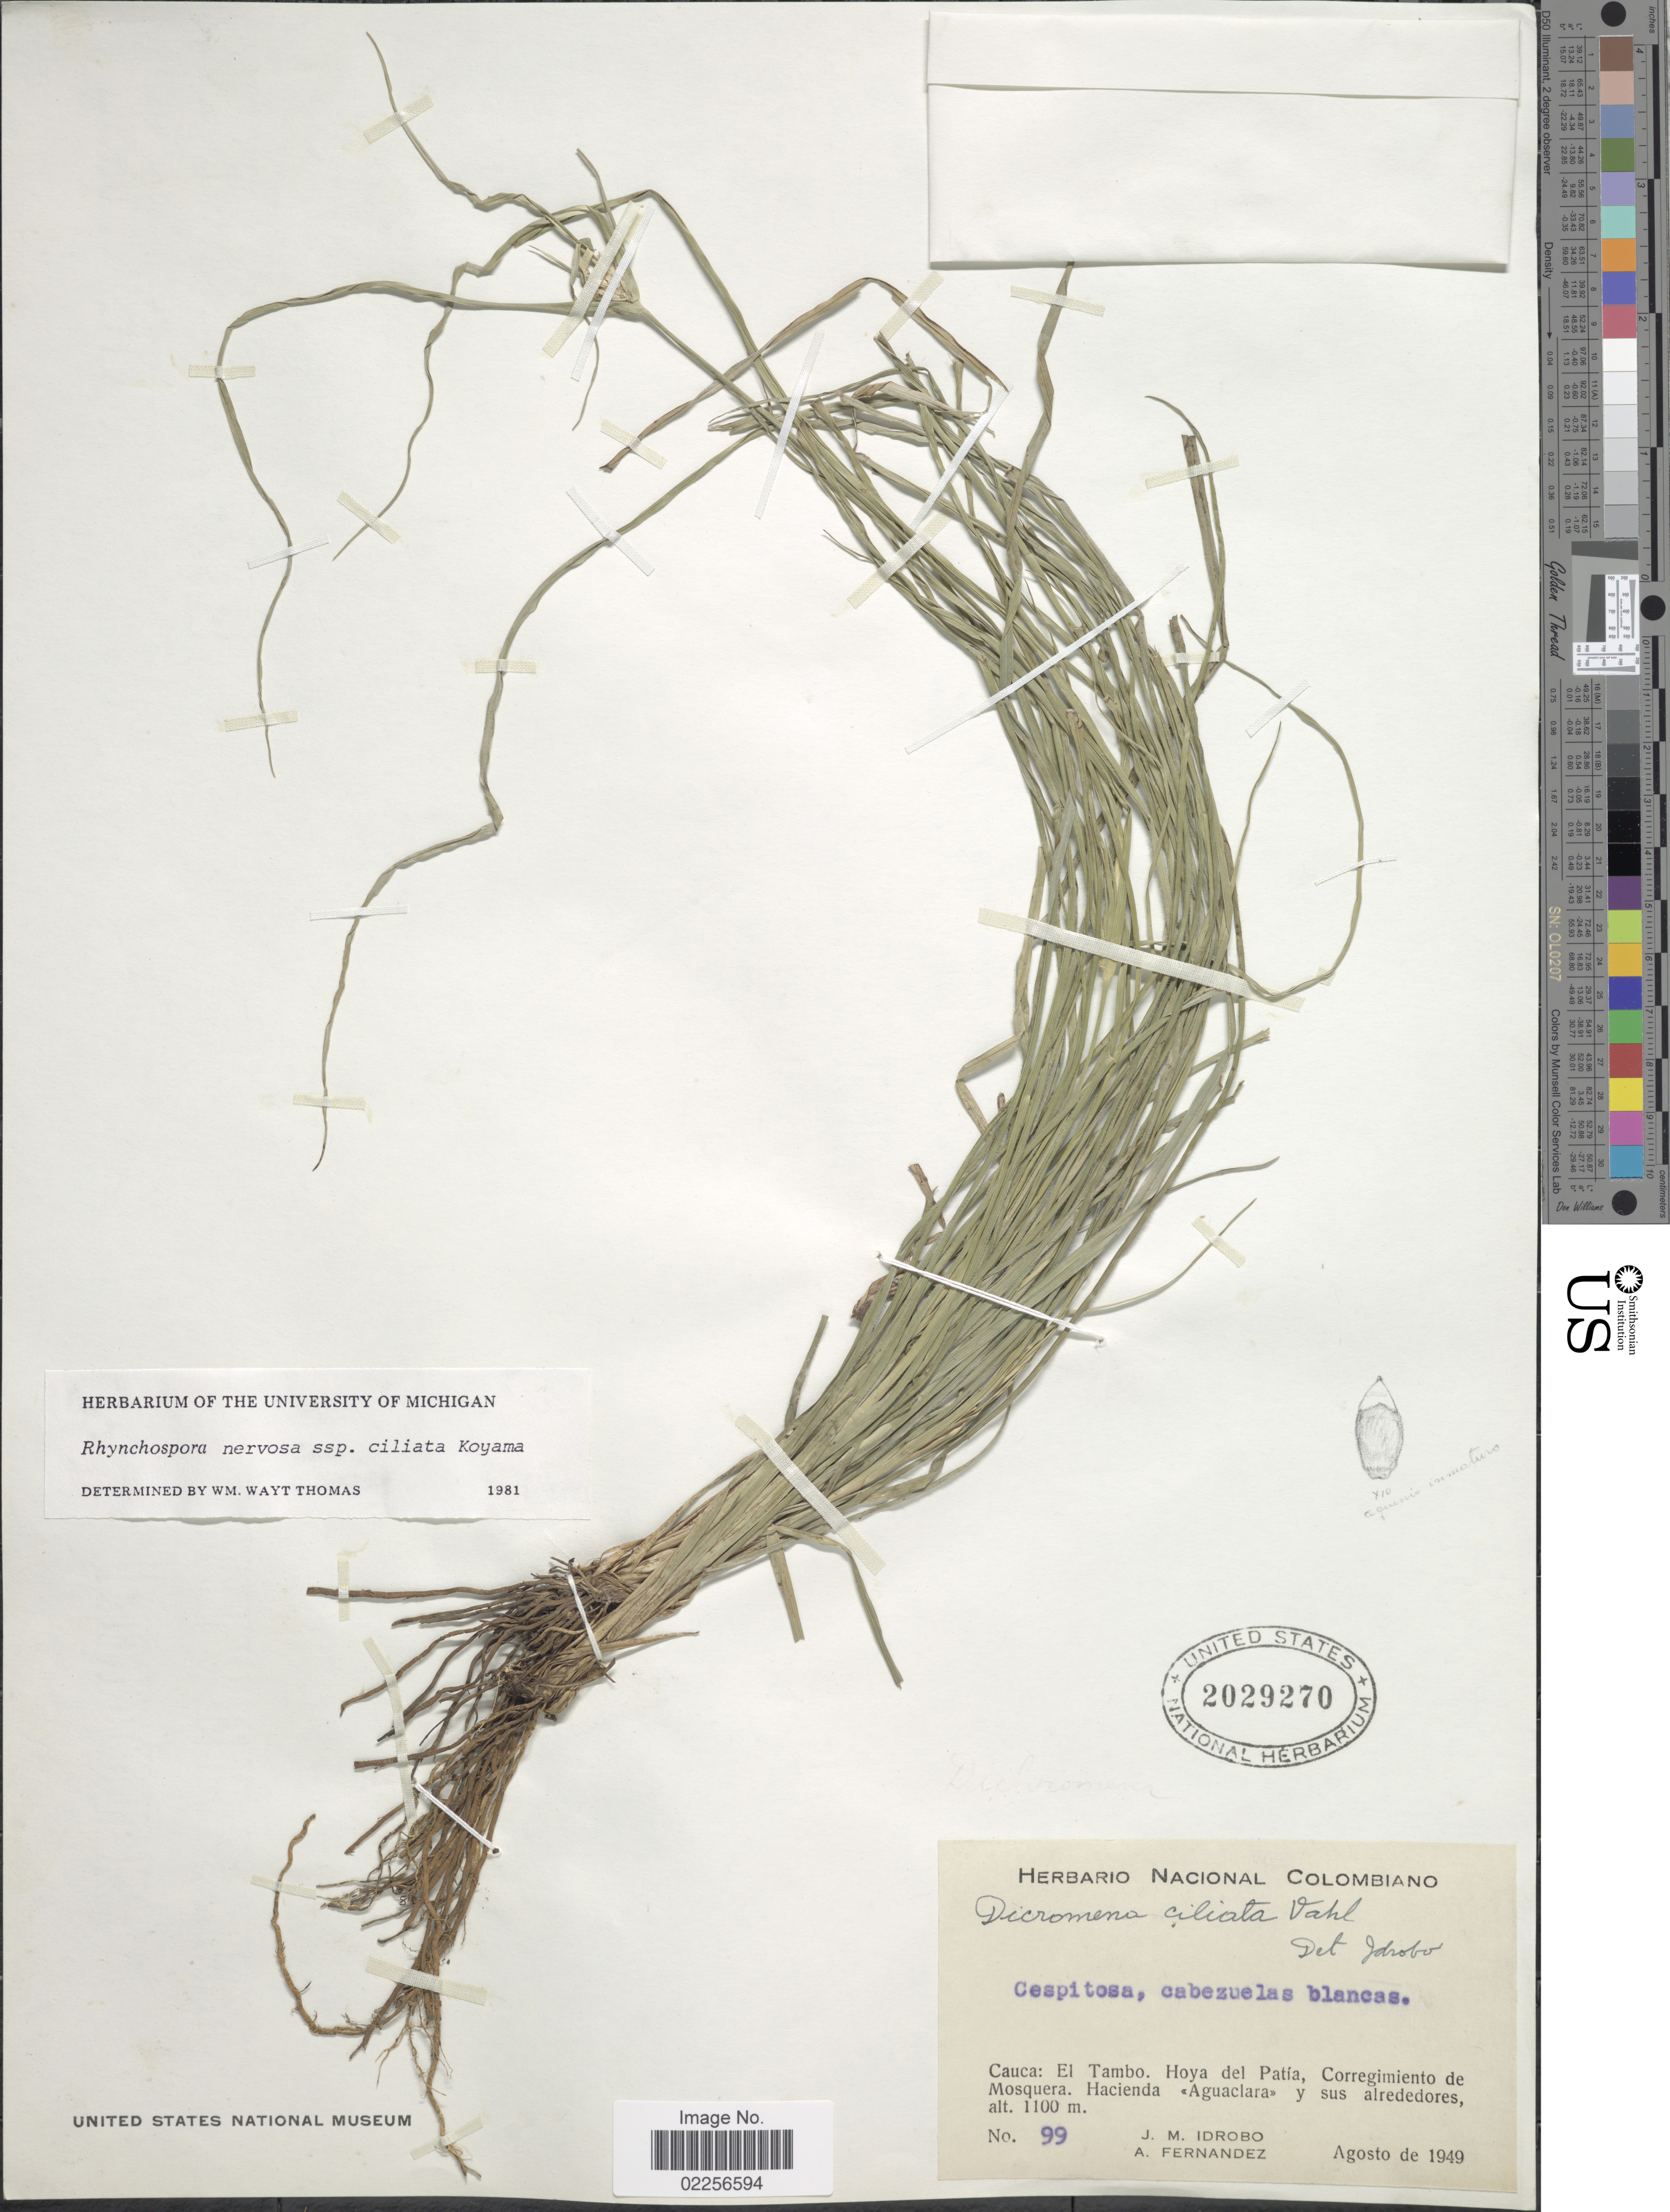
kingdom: Plantae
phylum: Tracheophyta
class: Liliopsida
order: Poales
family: Cyperaceae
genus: Rhynchospora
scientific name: Rhynchospora ciliata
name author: (G. Mey.) Kük.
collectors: J. M. Idrobo & A. Fernandez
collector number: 99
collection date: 1949-08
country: Colombia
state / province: Cauca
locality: El Tambo, Hoya del Patia, Corregimiento de Mosquera, Hacienda Aguaclara y sus alrededores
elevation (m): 1100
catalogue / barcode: US 2029270